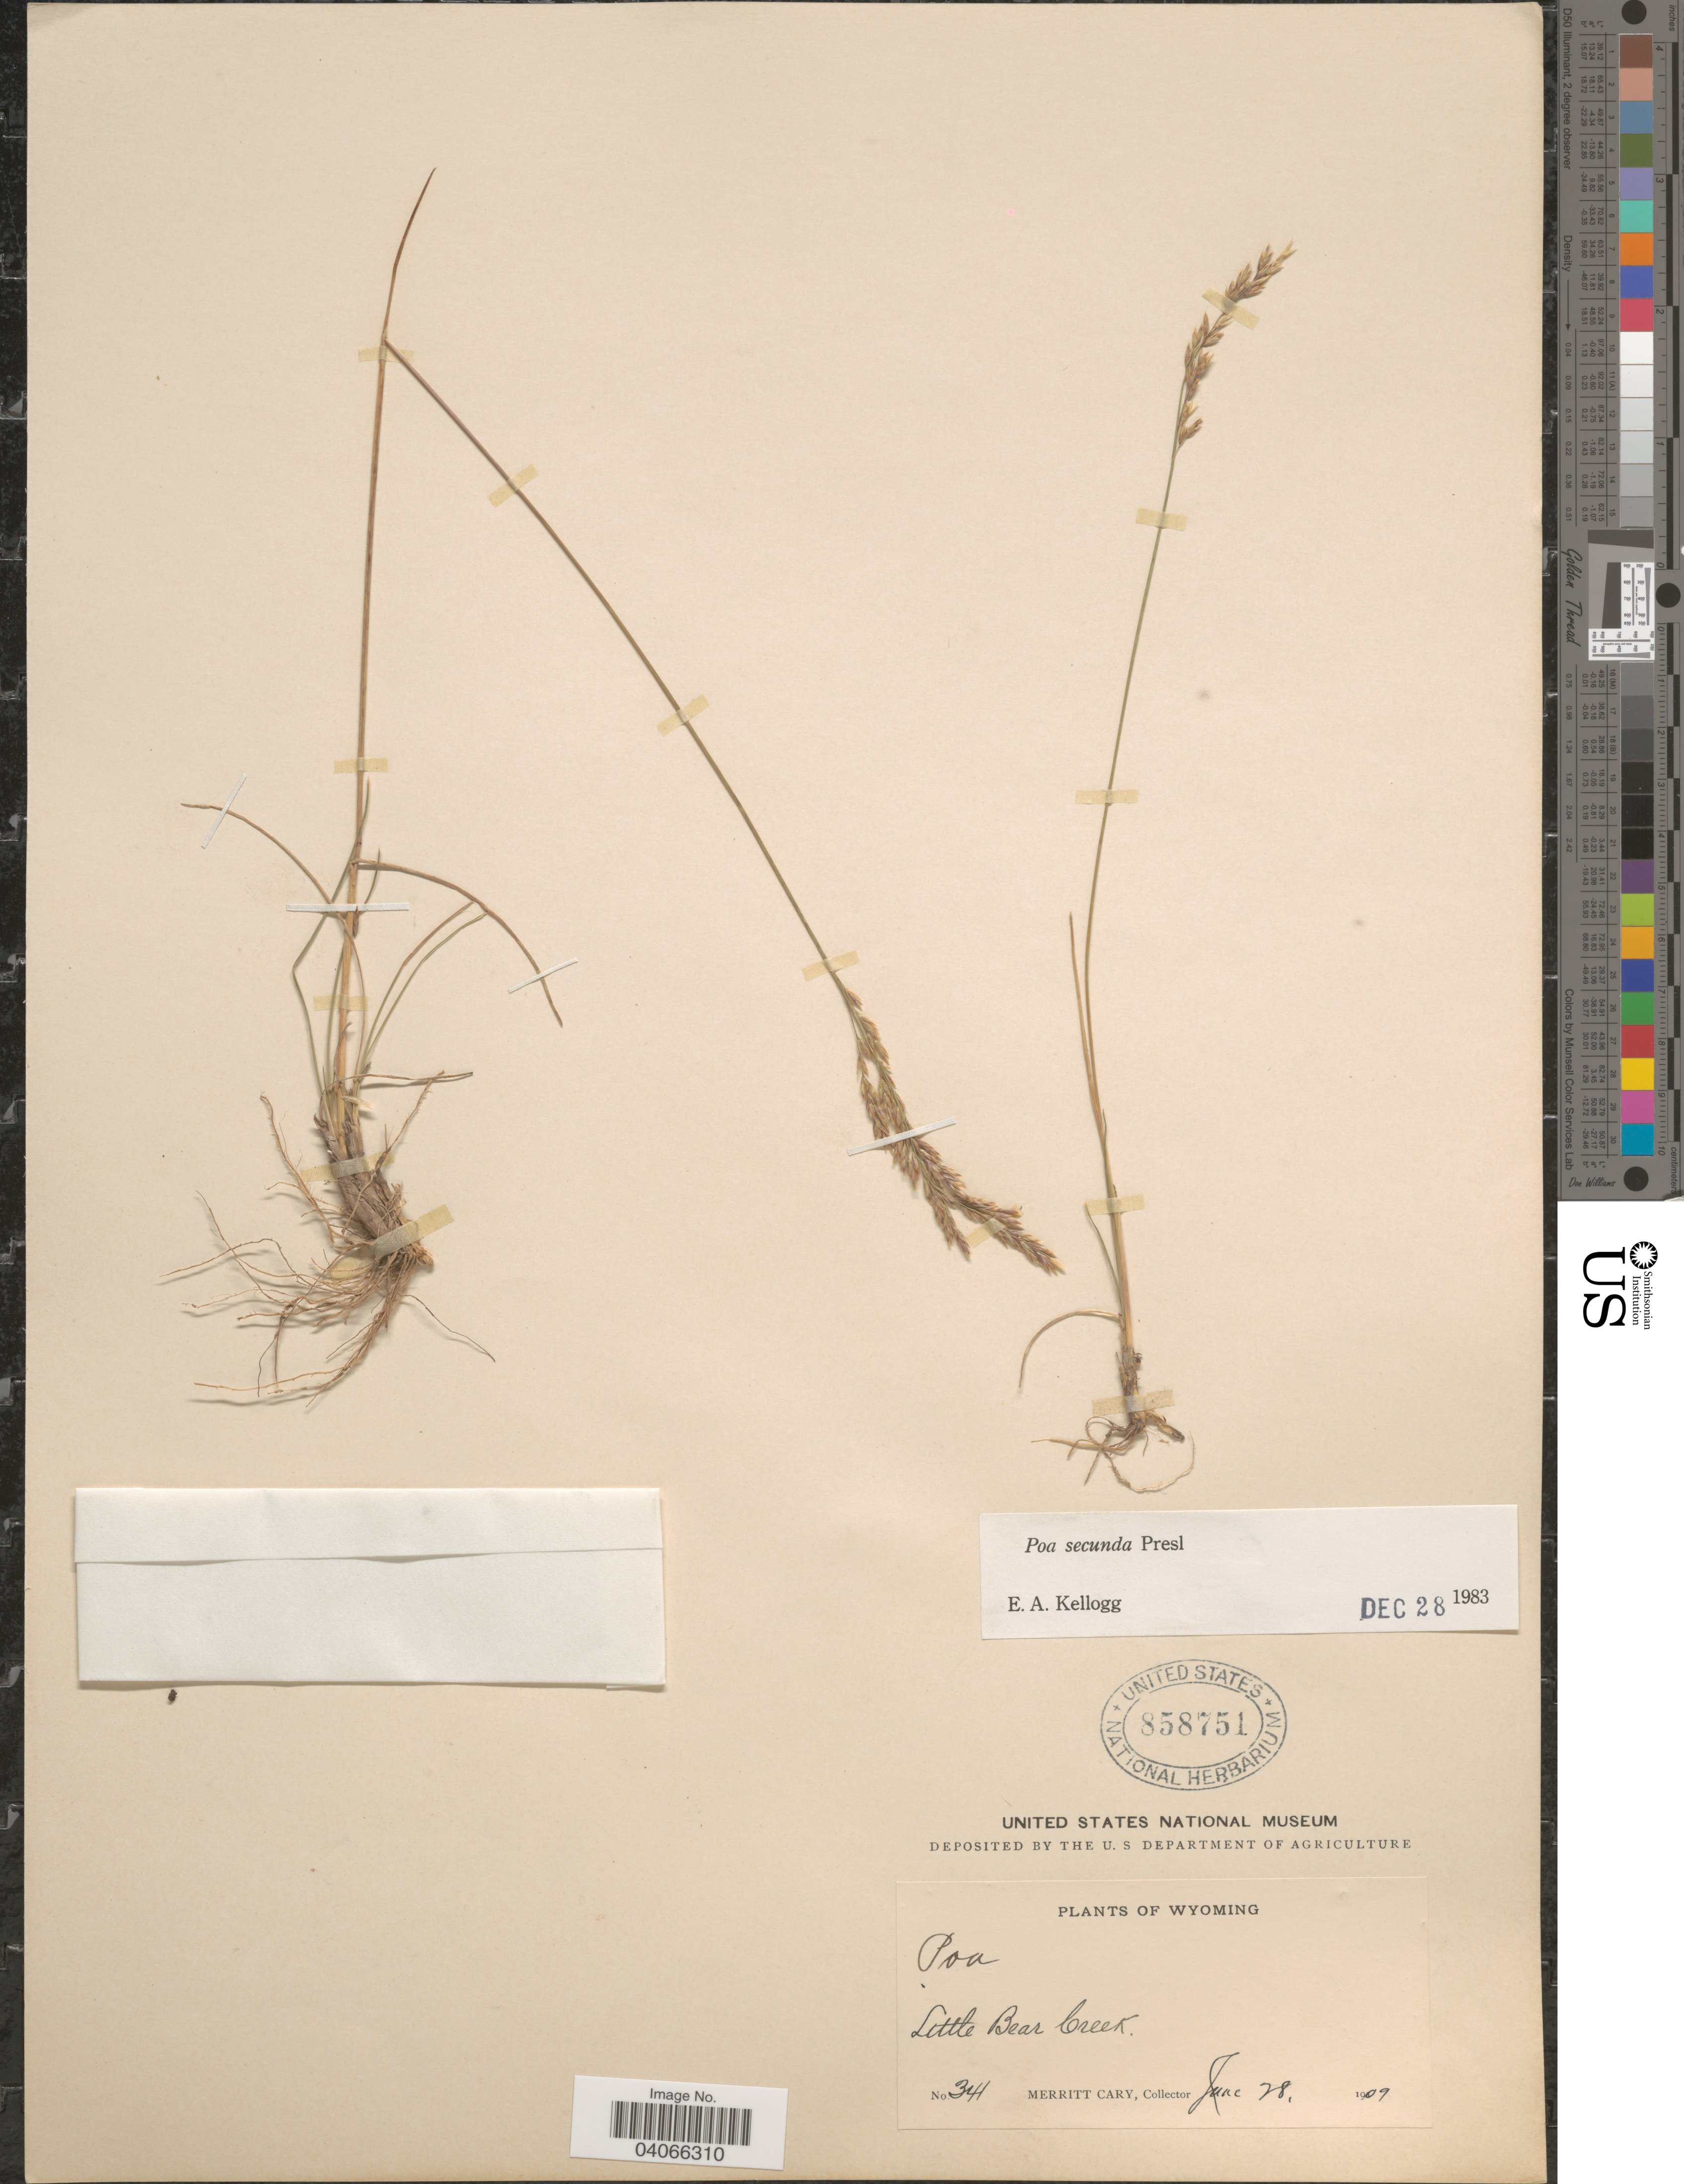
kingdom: Plantae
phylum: Tracheophyta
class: Liliopsida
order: Poales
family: Poaceae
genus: Poa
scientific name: Poa secunda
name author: J. Presl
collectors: M. Cary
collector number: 341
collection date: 1909-06-28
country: United States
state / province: Wyoming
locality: Little Bear Creek.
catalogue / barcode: US 858751